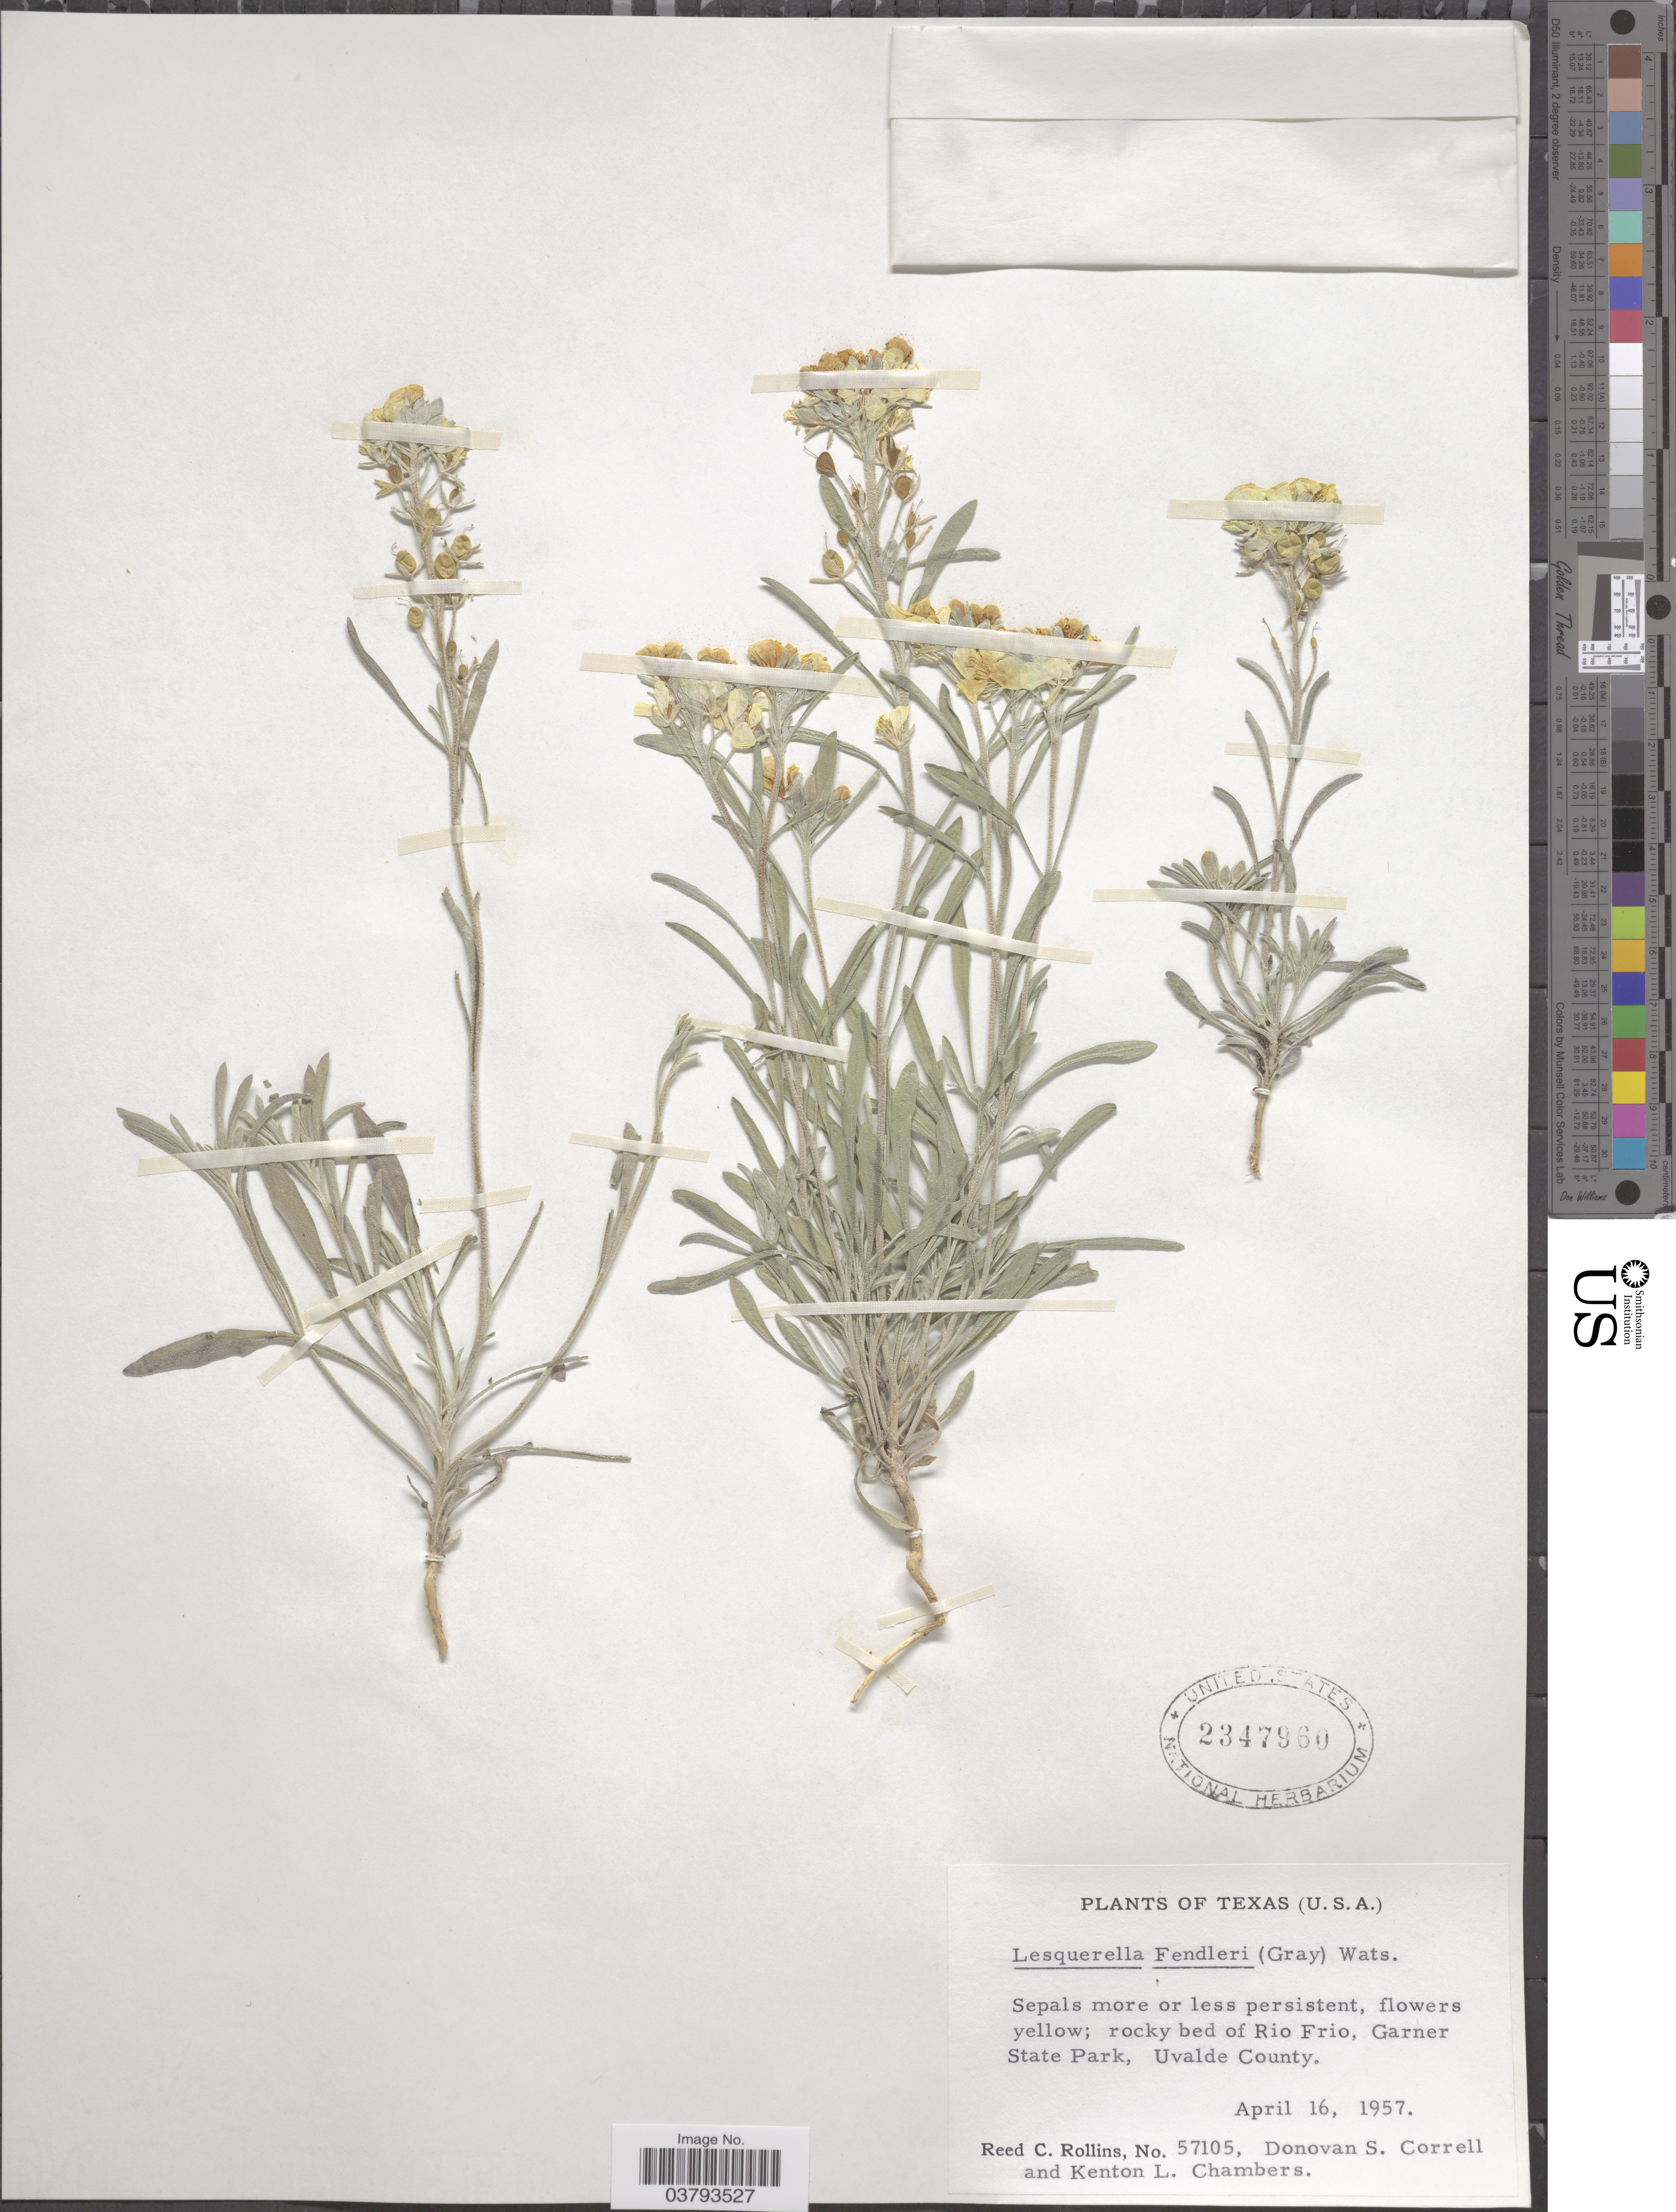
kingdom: Plantae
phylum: Tracheophyta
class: Magnoliopsida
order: Brassicales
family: Brassicaceae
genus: Lesquerella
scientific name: Lesquerella fendleri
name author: (A. Gray) S. Watson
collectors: R. C. Rollins, D. S. Correll & K. L. Chambers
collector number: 57105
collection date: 1957-04-16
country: United States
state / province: Texas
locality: Rocky bed of Rio Frio, Garner State Park, Uvalde County.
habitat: rocky bed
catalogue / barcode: US 2347960